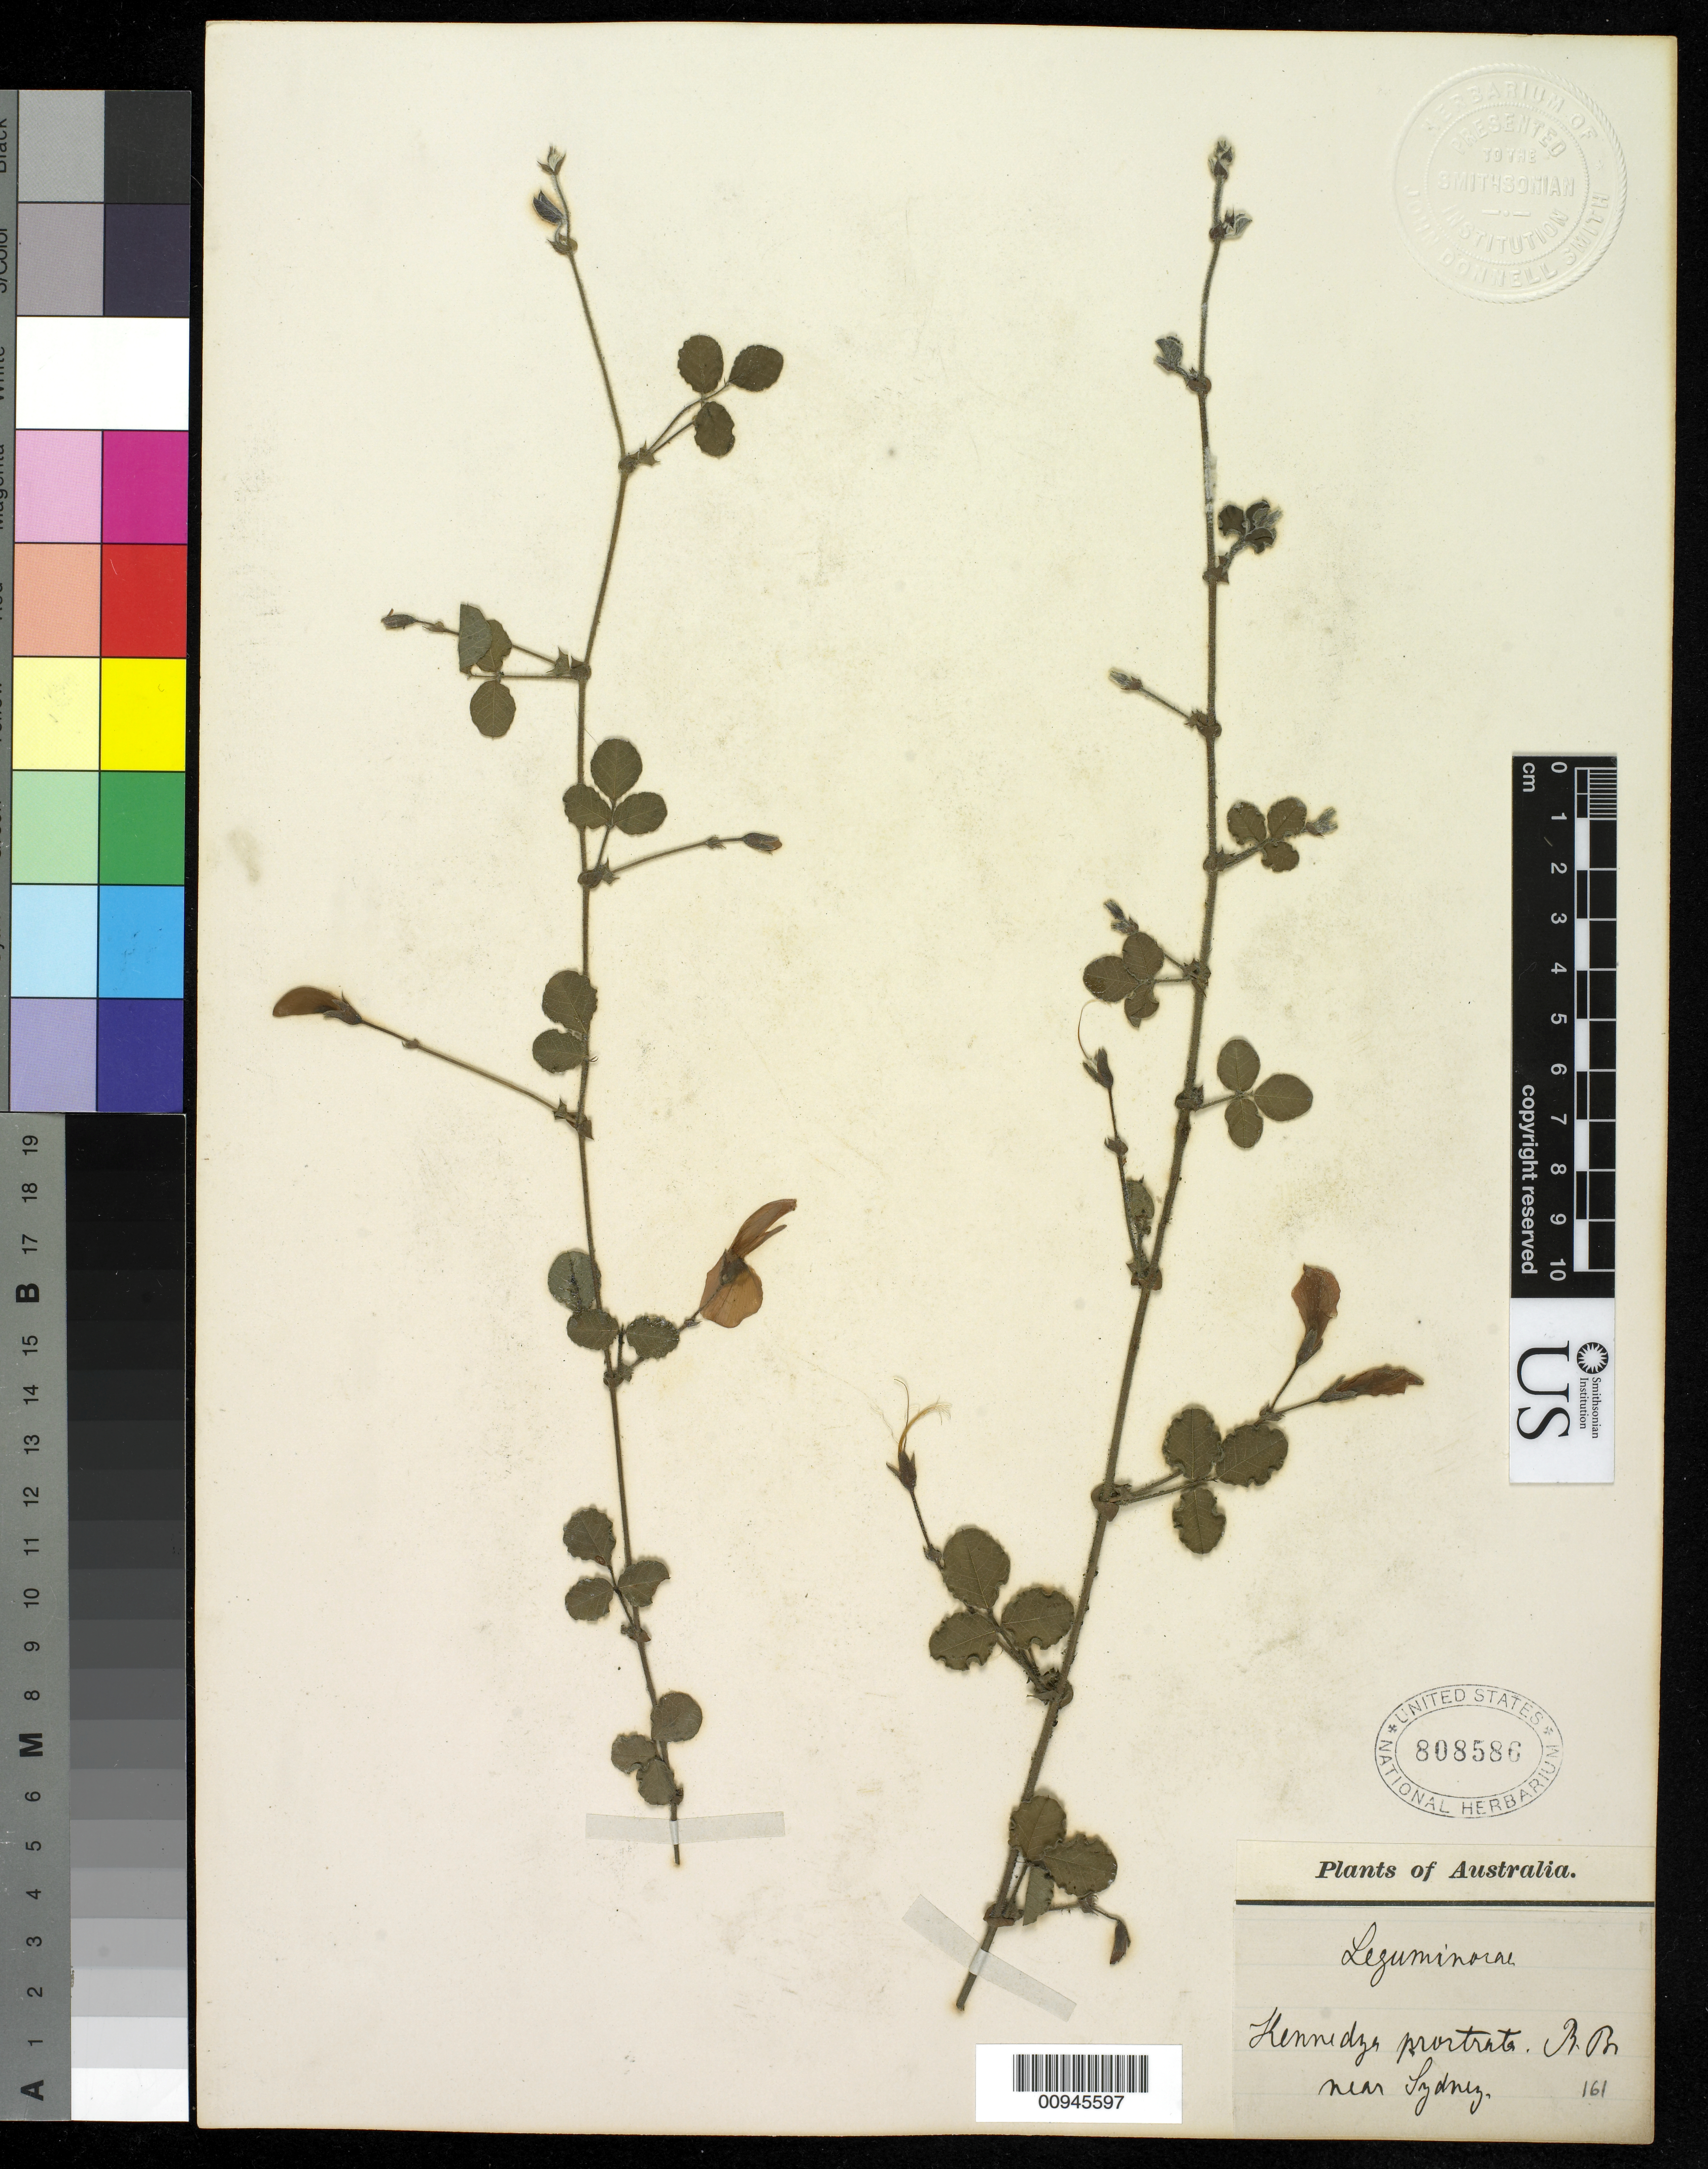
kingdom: Plantae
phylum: Tracheophyta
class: Magnoliopsida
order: Fabales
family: Fabaceae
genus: Kennedia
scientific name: Kennedia prostrata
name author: R. Br.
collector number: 161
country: Australia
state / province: New South Wales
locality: Sydney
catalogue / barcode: US 808596